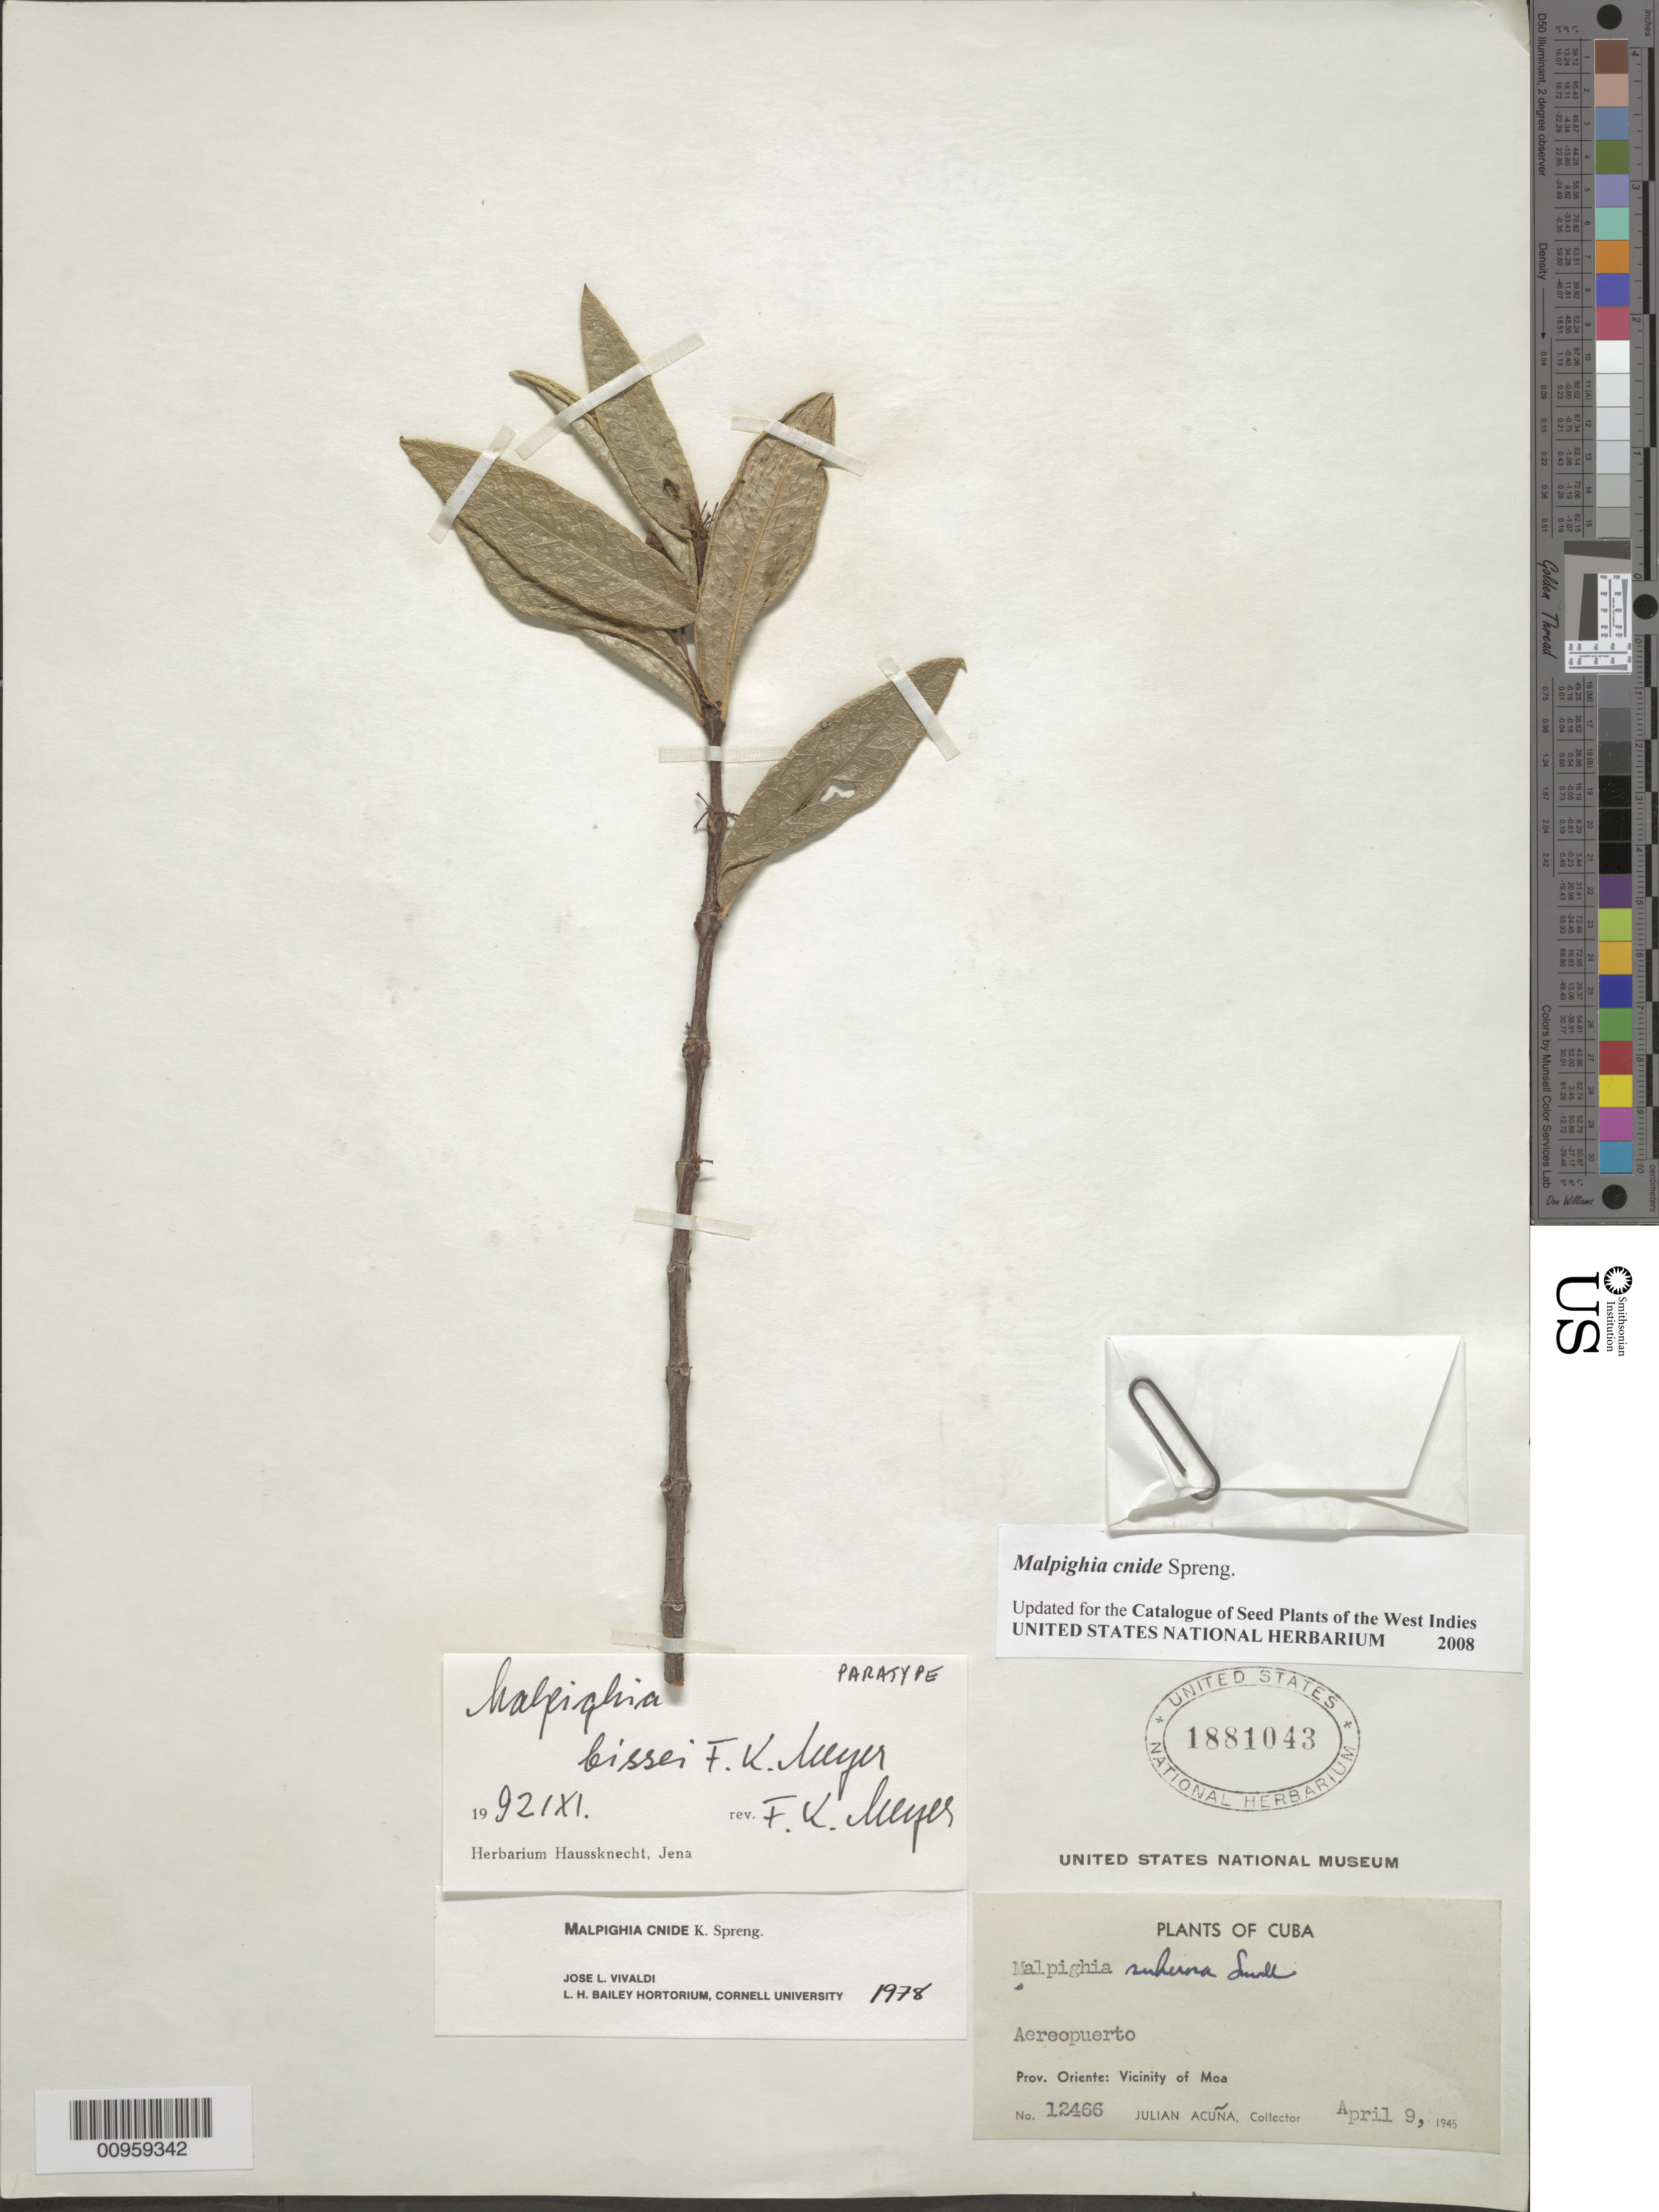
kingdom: Plantae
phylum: Tracheophyta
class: Magnoliopsida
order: Malpighiales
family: Malpighiaceae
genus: Malpighia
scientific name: Malpighia cnide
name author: Spreng.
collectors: J. Acuña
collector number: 12466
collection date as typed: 09 Apr 1945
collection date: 1945-04-09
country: Cuba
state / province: Holguín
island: Cuba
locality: Vicinity of Moa [Oriente], aeropuerto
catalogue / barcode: US 1881043